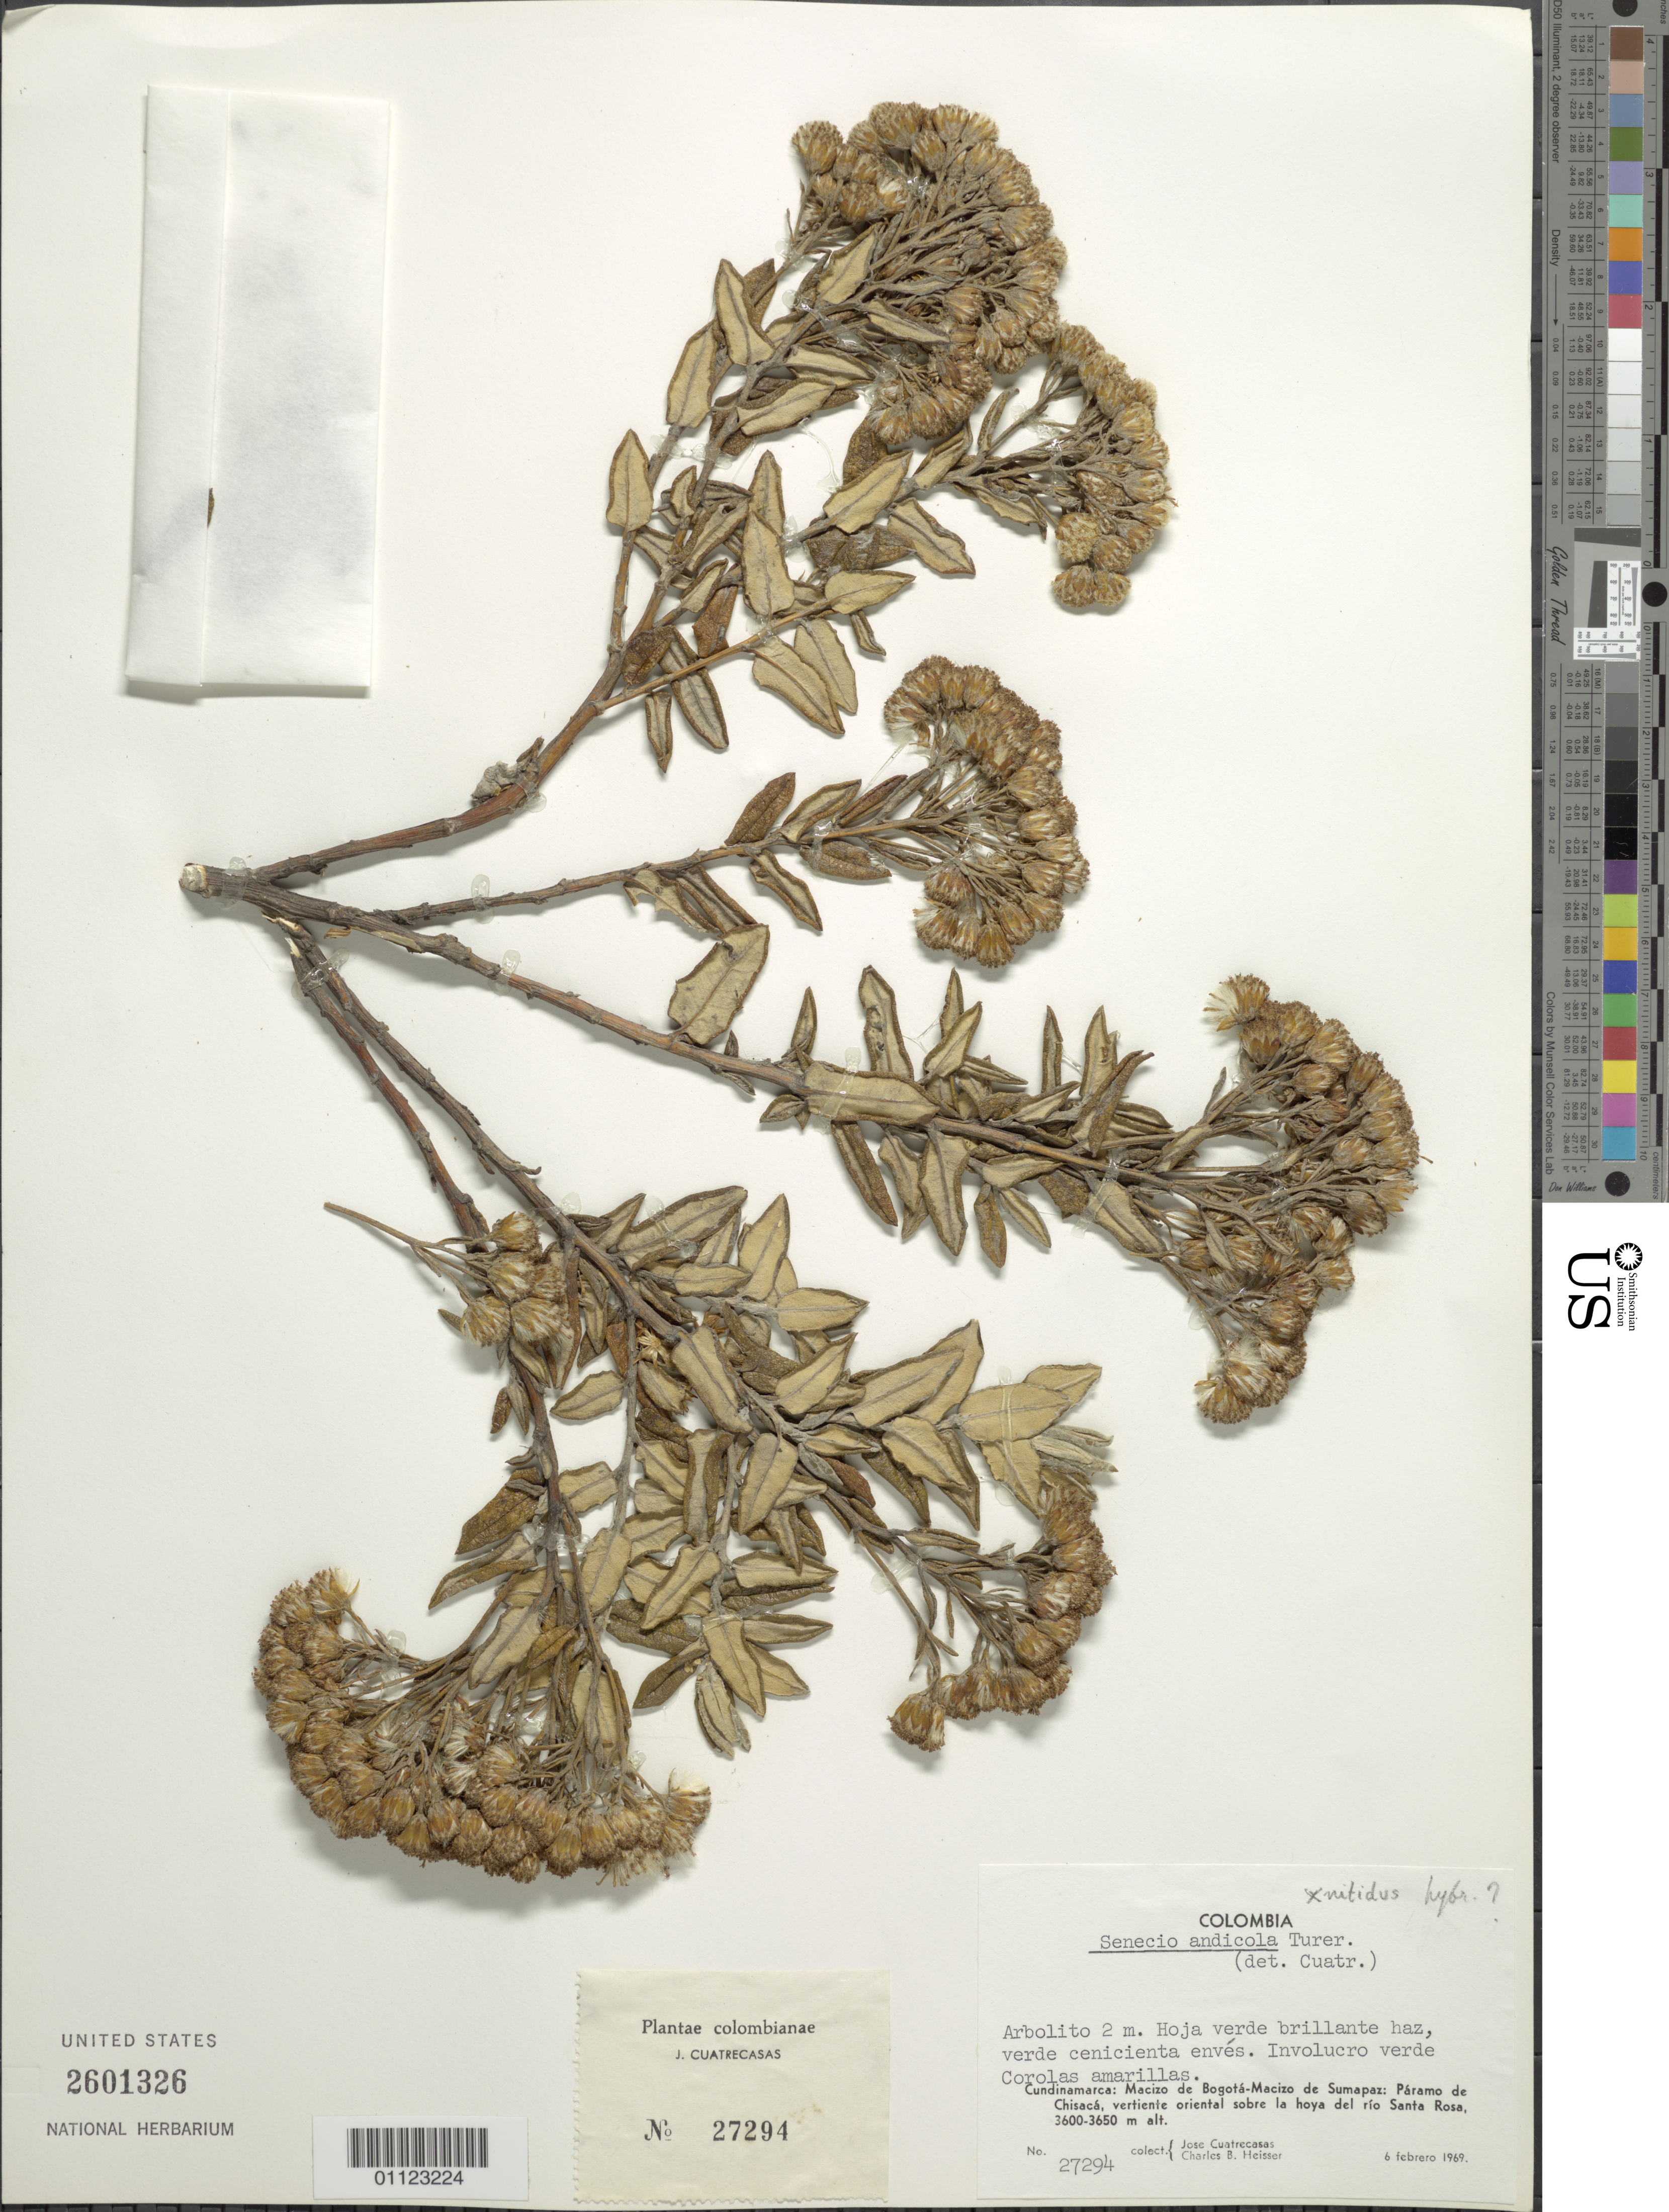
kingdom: Plantae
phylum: Tracheophyta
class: Magnoliopsida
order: Asterales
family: Asteraceae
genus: Pentacalia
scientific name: Pentacalia andicola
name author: (Turcz.) Cuatrec.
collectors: J. Cuatrecasas & C. B. Heiser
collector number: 27294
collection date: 1969-02-06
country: Colombia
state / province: Cundinamarca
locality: Macizo de Bogotá--Macizo de Sumapaz; Páramo de Chisacá, vertiente oriental sobre la hoya del río Santa Rosa.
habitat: Paramo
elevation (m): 3600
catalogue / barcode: US 2601326